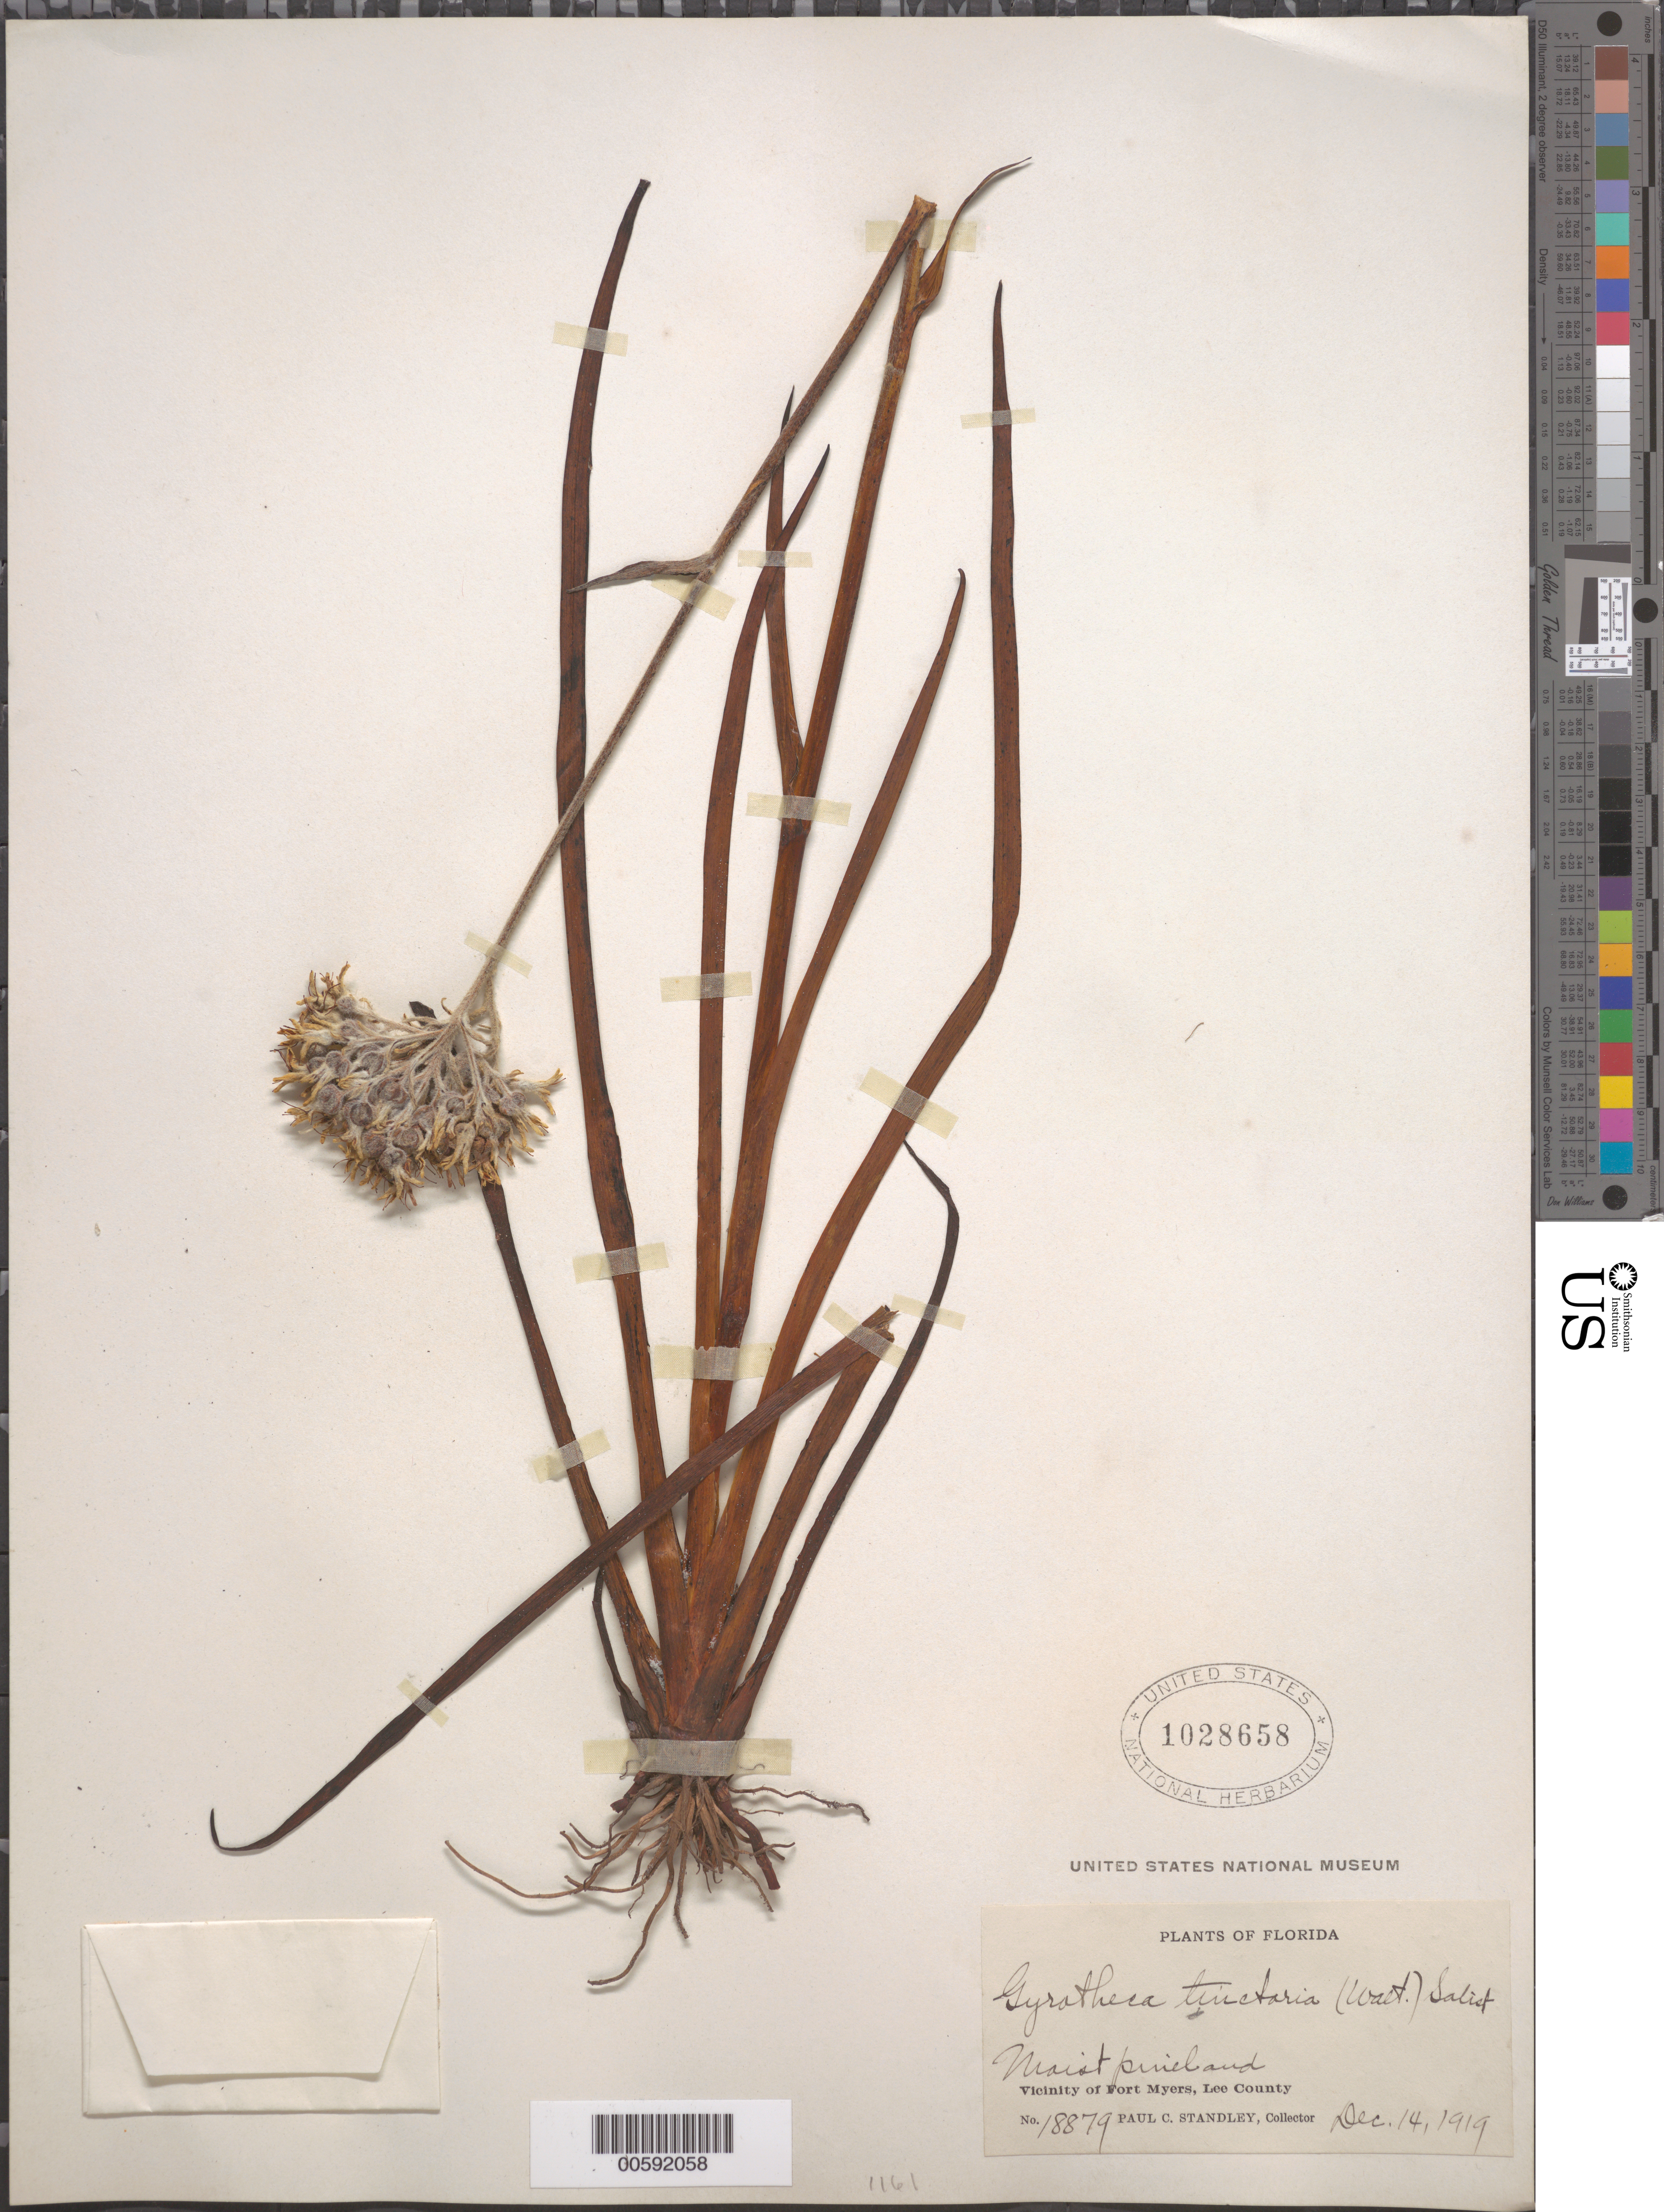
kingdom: Plantae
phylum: Tracheophyta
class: Liliopsida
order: Commelinales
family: Haemodoraceae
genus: Lachnanthes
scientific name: Lachnanthes tinctoria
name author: (Walter ex J.F. Gmel.) Elliott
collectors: P. C. Standley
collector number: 18879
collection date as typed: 14 Dec 1919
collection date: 1919-12-14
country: United States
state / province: Florida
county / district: Lee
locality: Fort Myers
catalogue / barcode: US 1028658